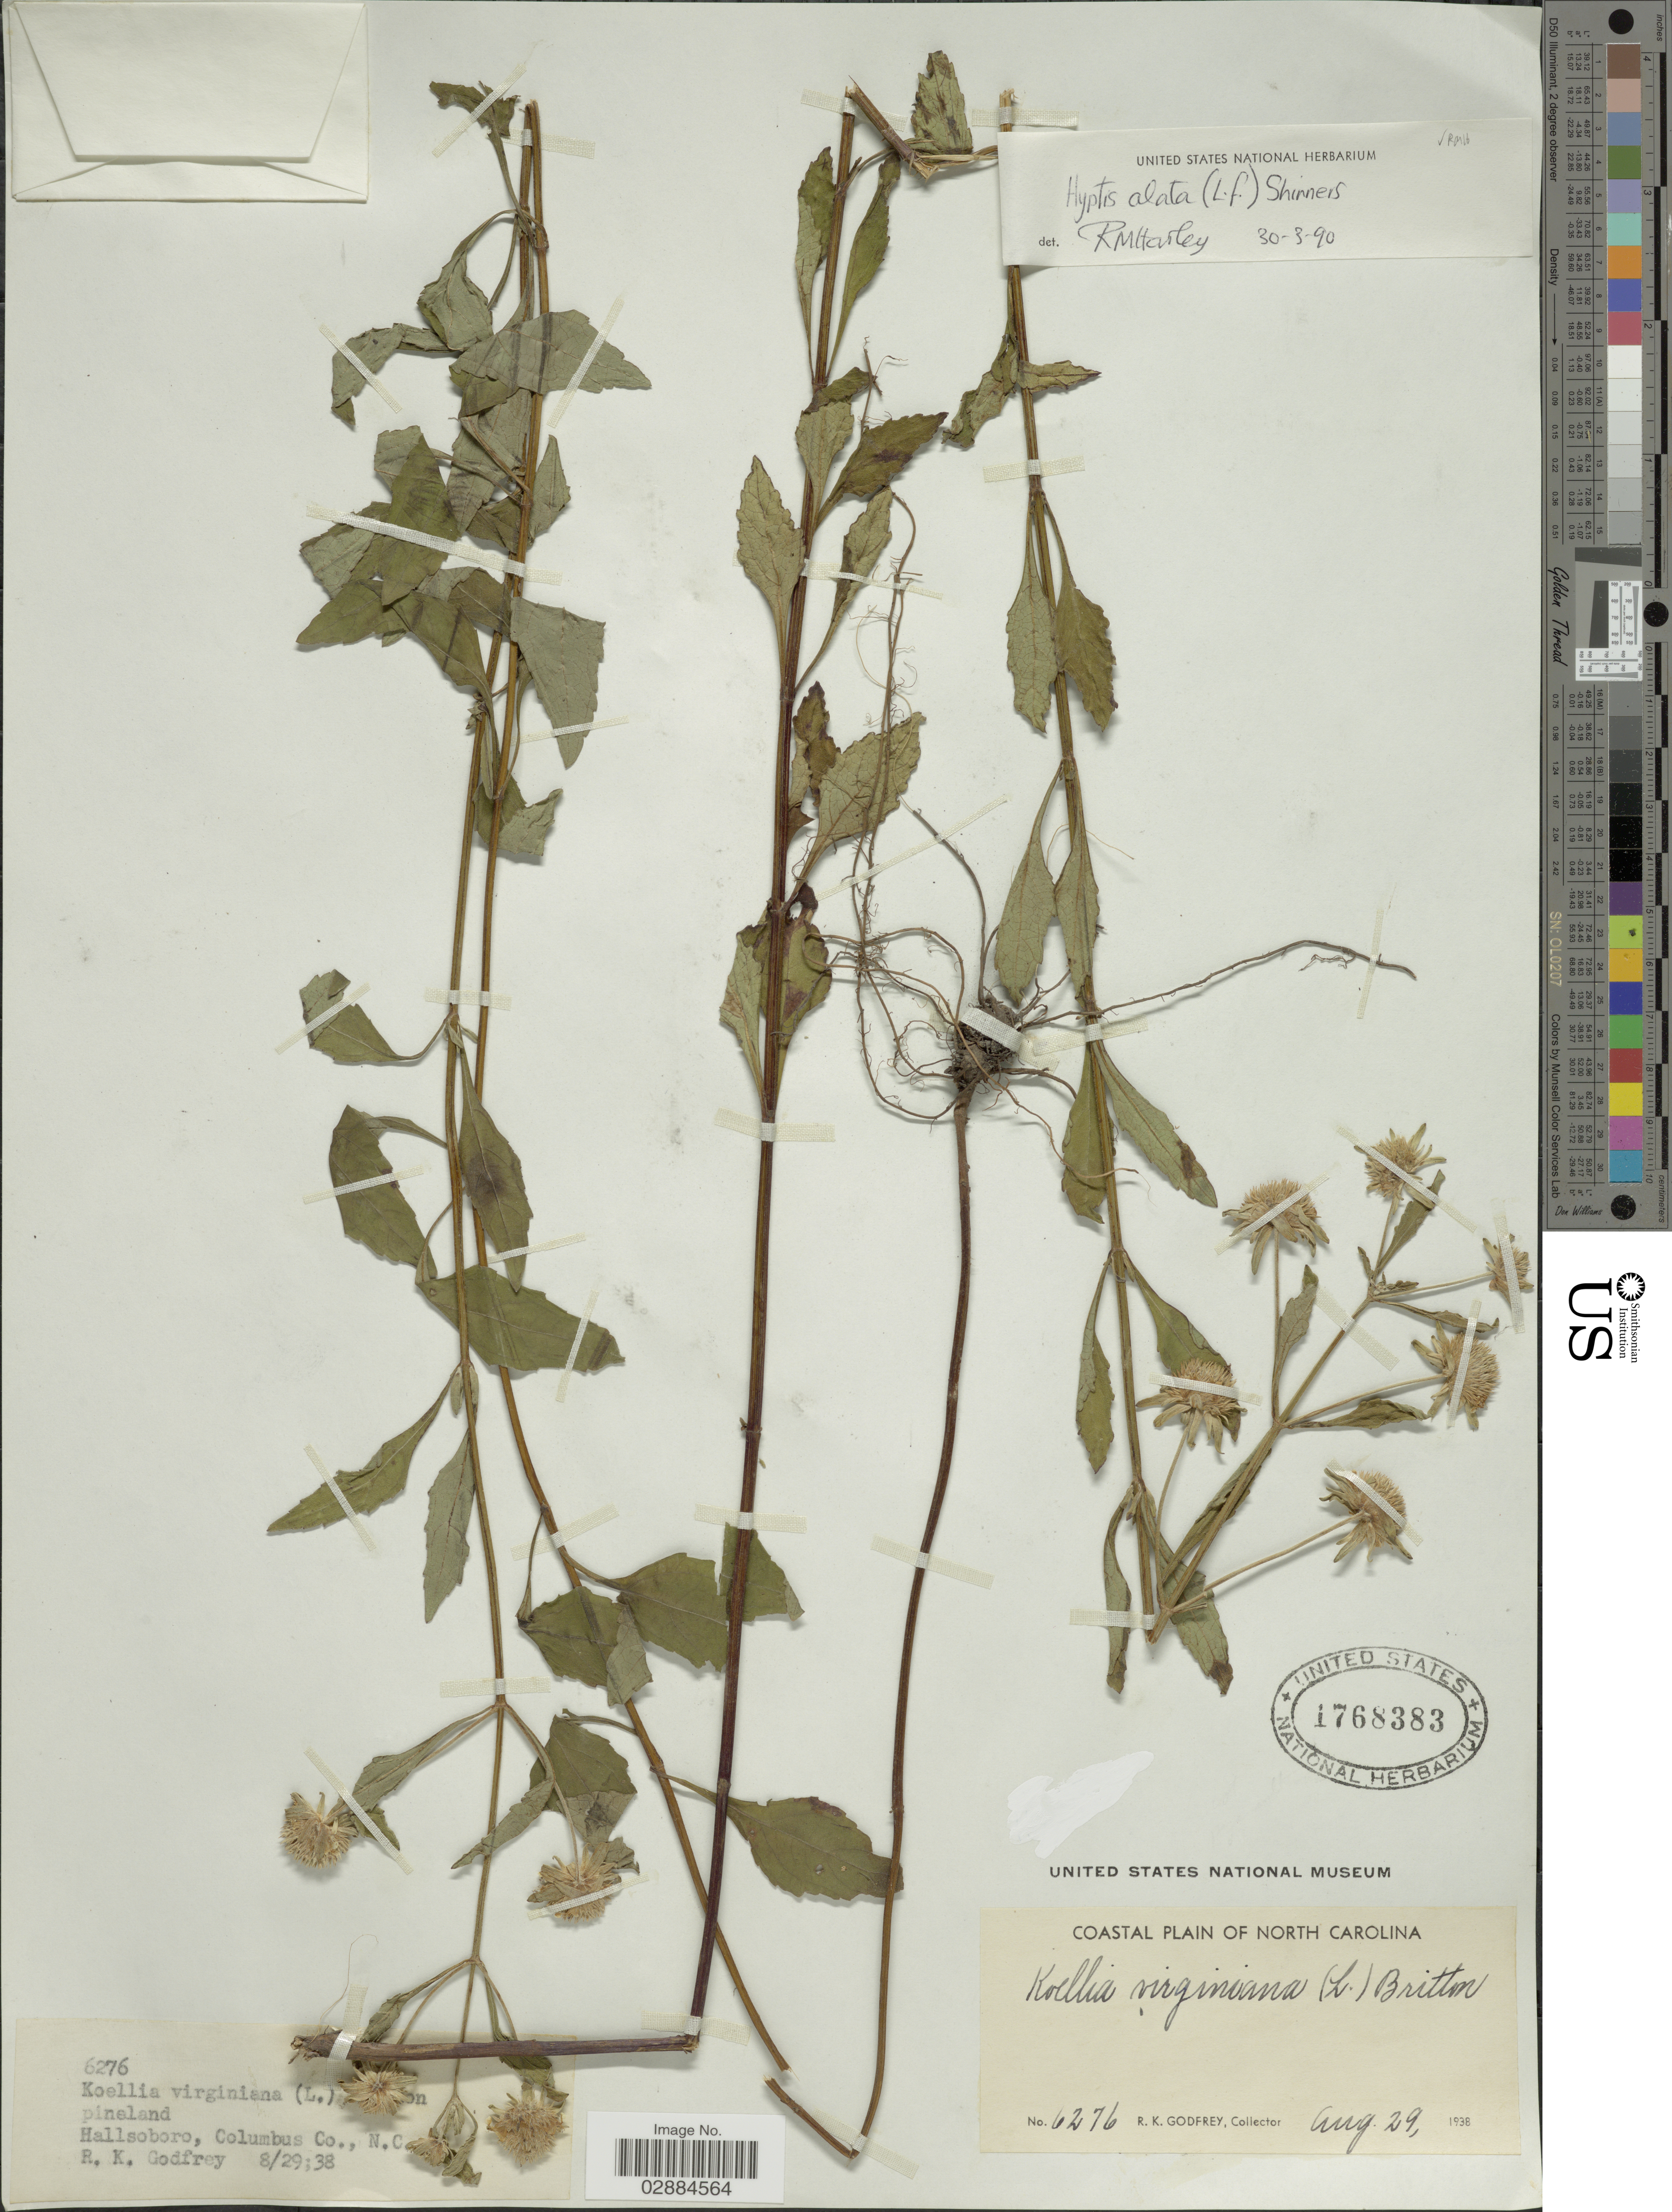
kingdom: Plantae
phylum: Tracheophyta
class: Magnoliopsida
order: Lamiales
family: Lamiaceae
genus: Hyptis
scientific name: Hyptis alata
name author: (Raf.) Shinners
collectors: R. K. Godfrey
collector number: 6276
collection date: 1938-08-29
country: United States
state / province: North Carolina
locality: Coastal Plain of North Carolina, Hallsoboro, Columbus Co., N.C.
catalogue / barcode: US 1768383